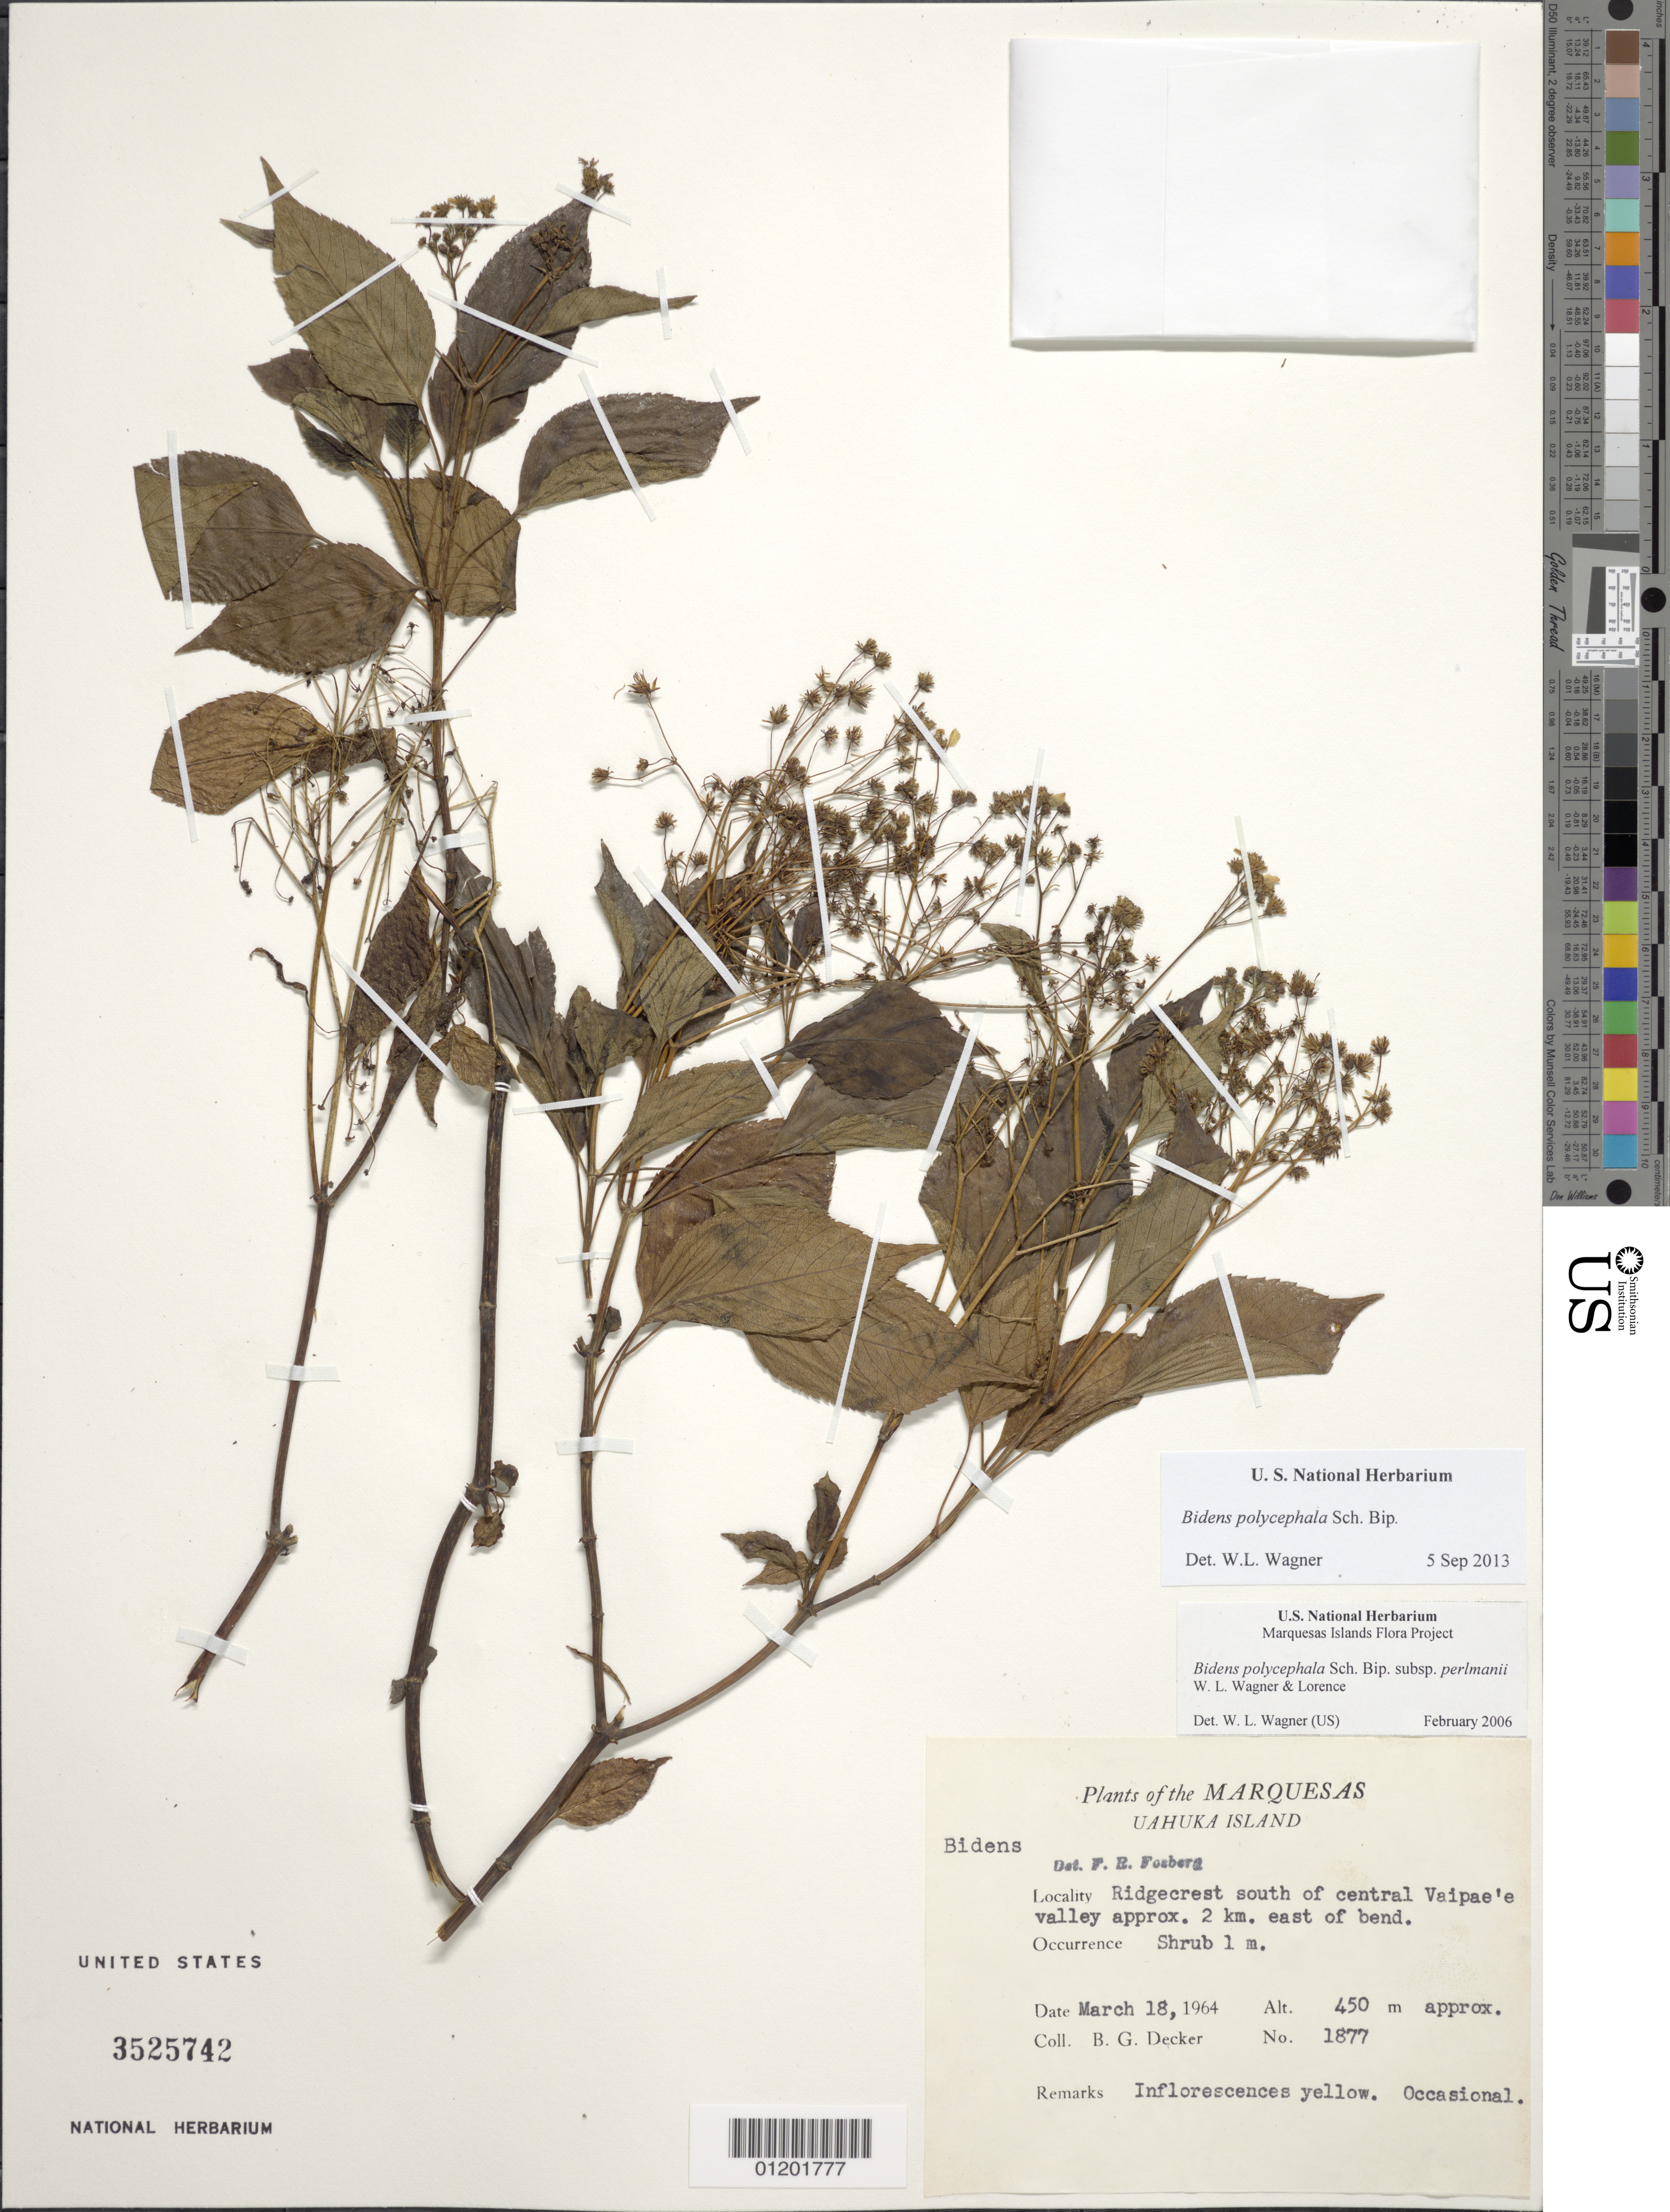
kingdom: Plantae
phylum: Tracheophyta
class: Magnoliopsida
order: Asterales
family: Asteraceae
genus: Bidens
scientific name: Bidens polycephala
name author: Sch. Bip.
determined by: Wagner, W. L., (BOT), Smithsonian Institution - National Museum of Natural History (UNITED STATES)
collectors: B. G. Decker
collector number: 1877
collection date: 1964-03-18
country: French Polynesia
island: Ua Huka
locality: Ridgecrest S of central Vaipae'e Valley, approx. 2 km E of bend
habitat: Occasional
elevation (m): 450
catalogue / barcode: US 3525742